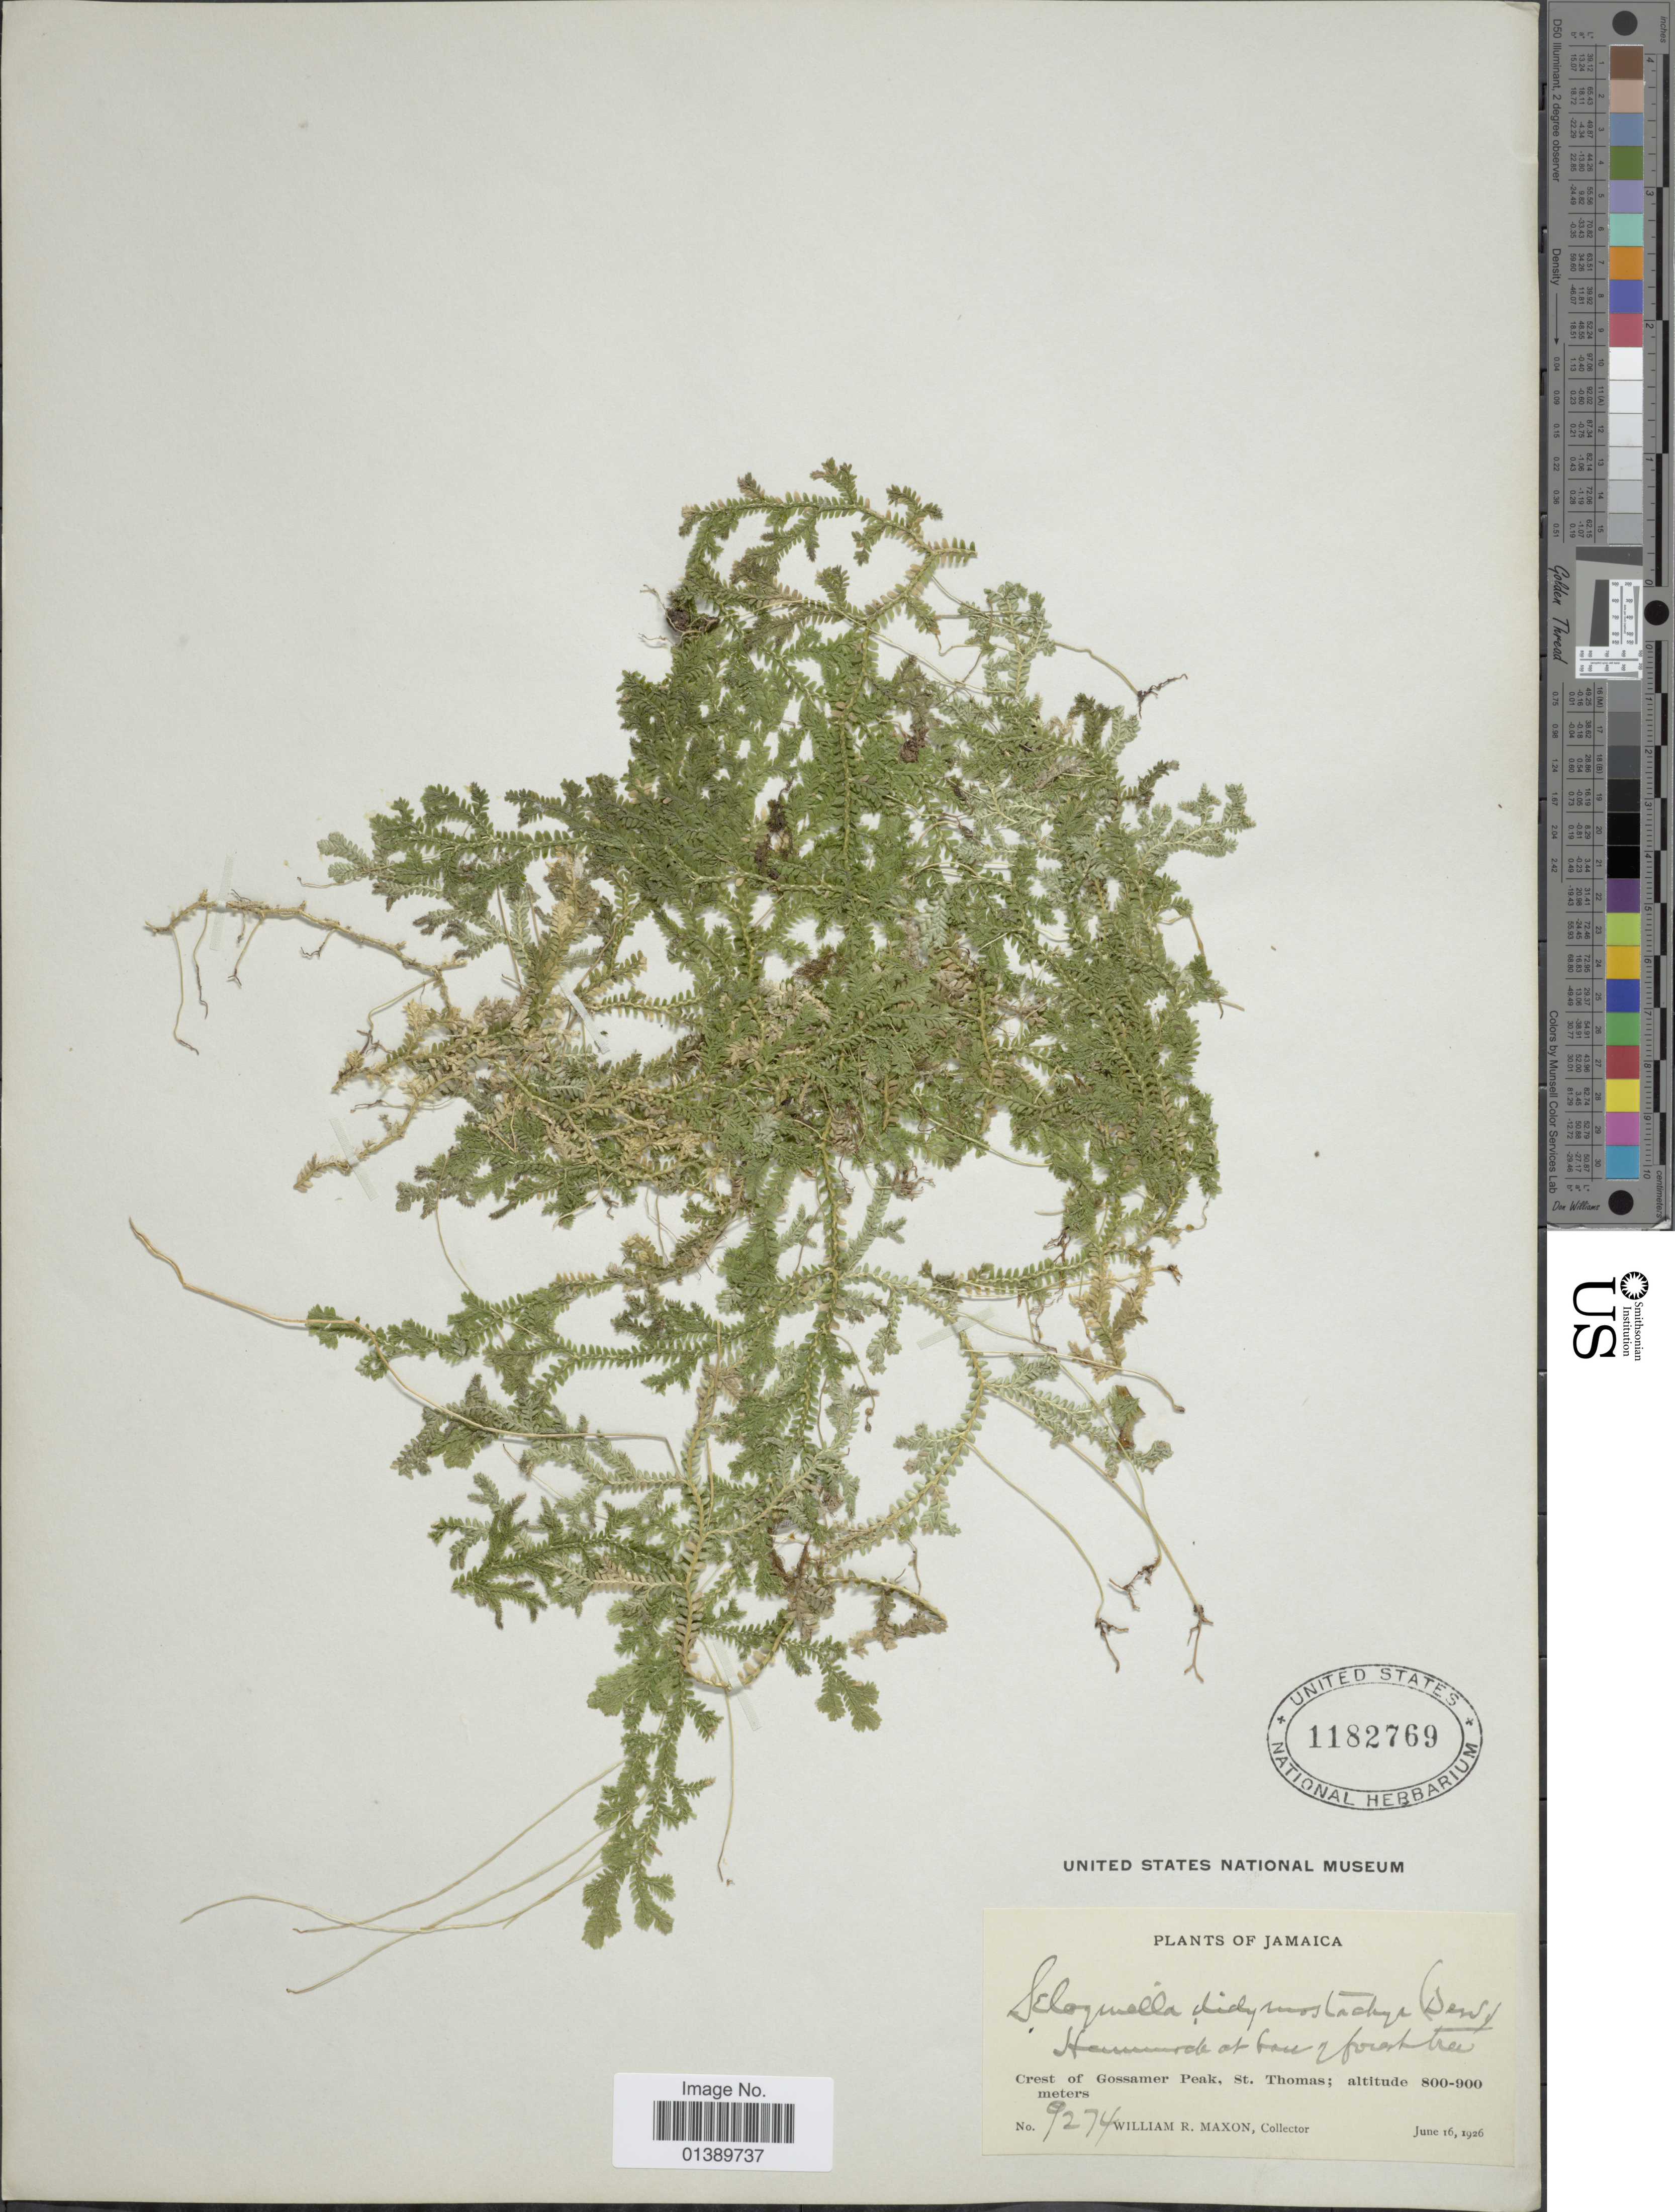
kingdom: Plantae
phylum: Tracheophyta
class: Lycopodiopsida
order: Selaginellales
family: Selaginellaceae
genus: Selaginella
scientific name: Selaginella denudata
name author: (Willd.) Spring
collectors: W. R. Maxon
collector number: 9274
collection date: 1926-06-16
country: Jamaica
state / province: Saint Thomas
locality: Crest of Gossamer Peak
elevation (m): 800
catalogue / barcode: US 1182769